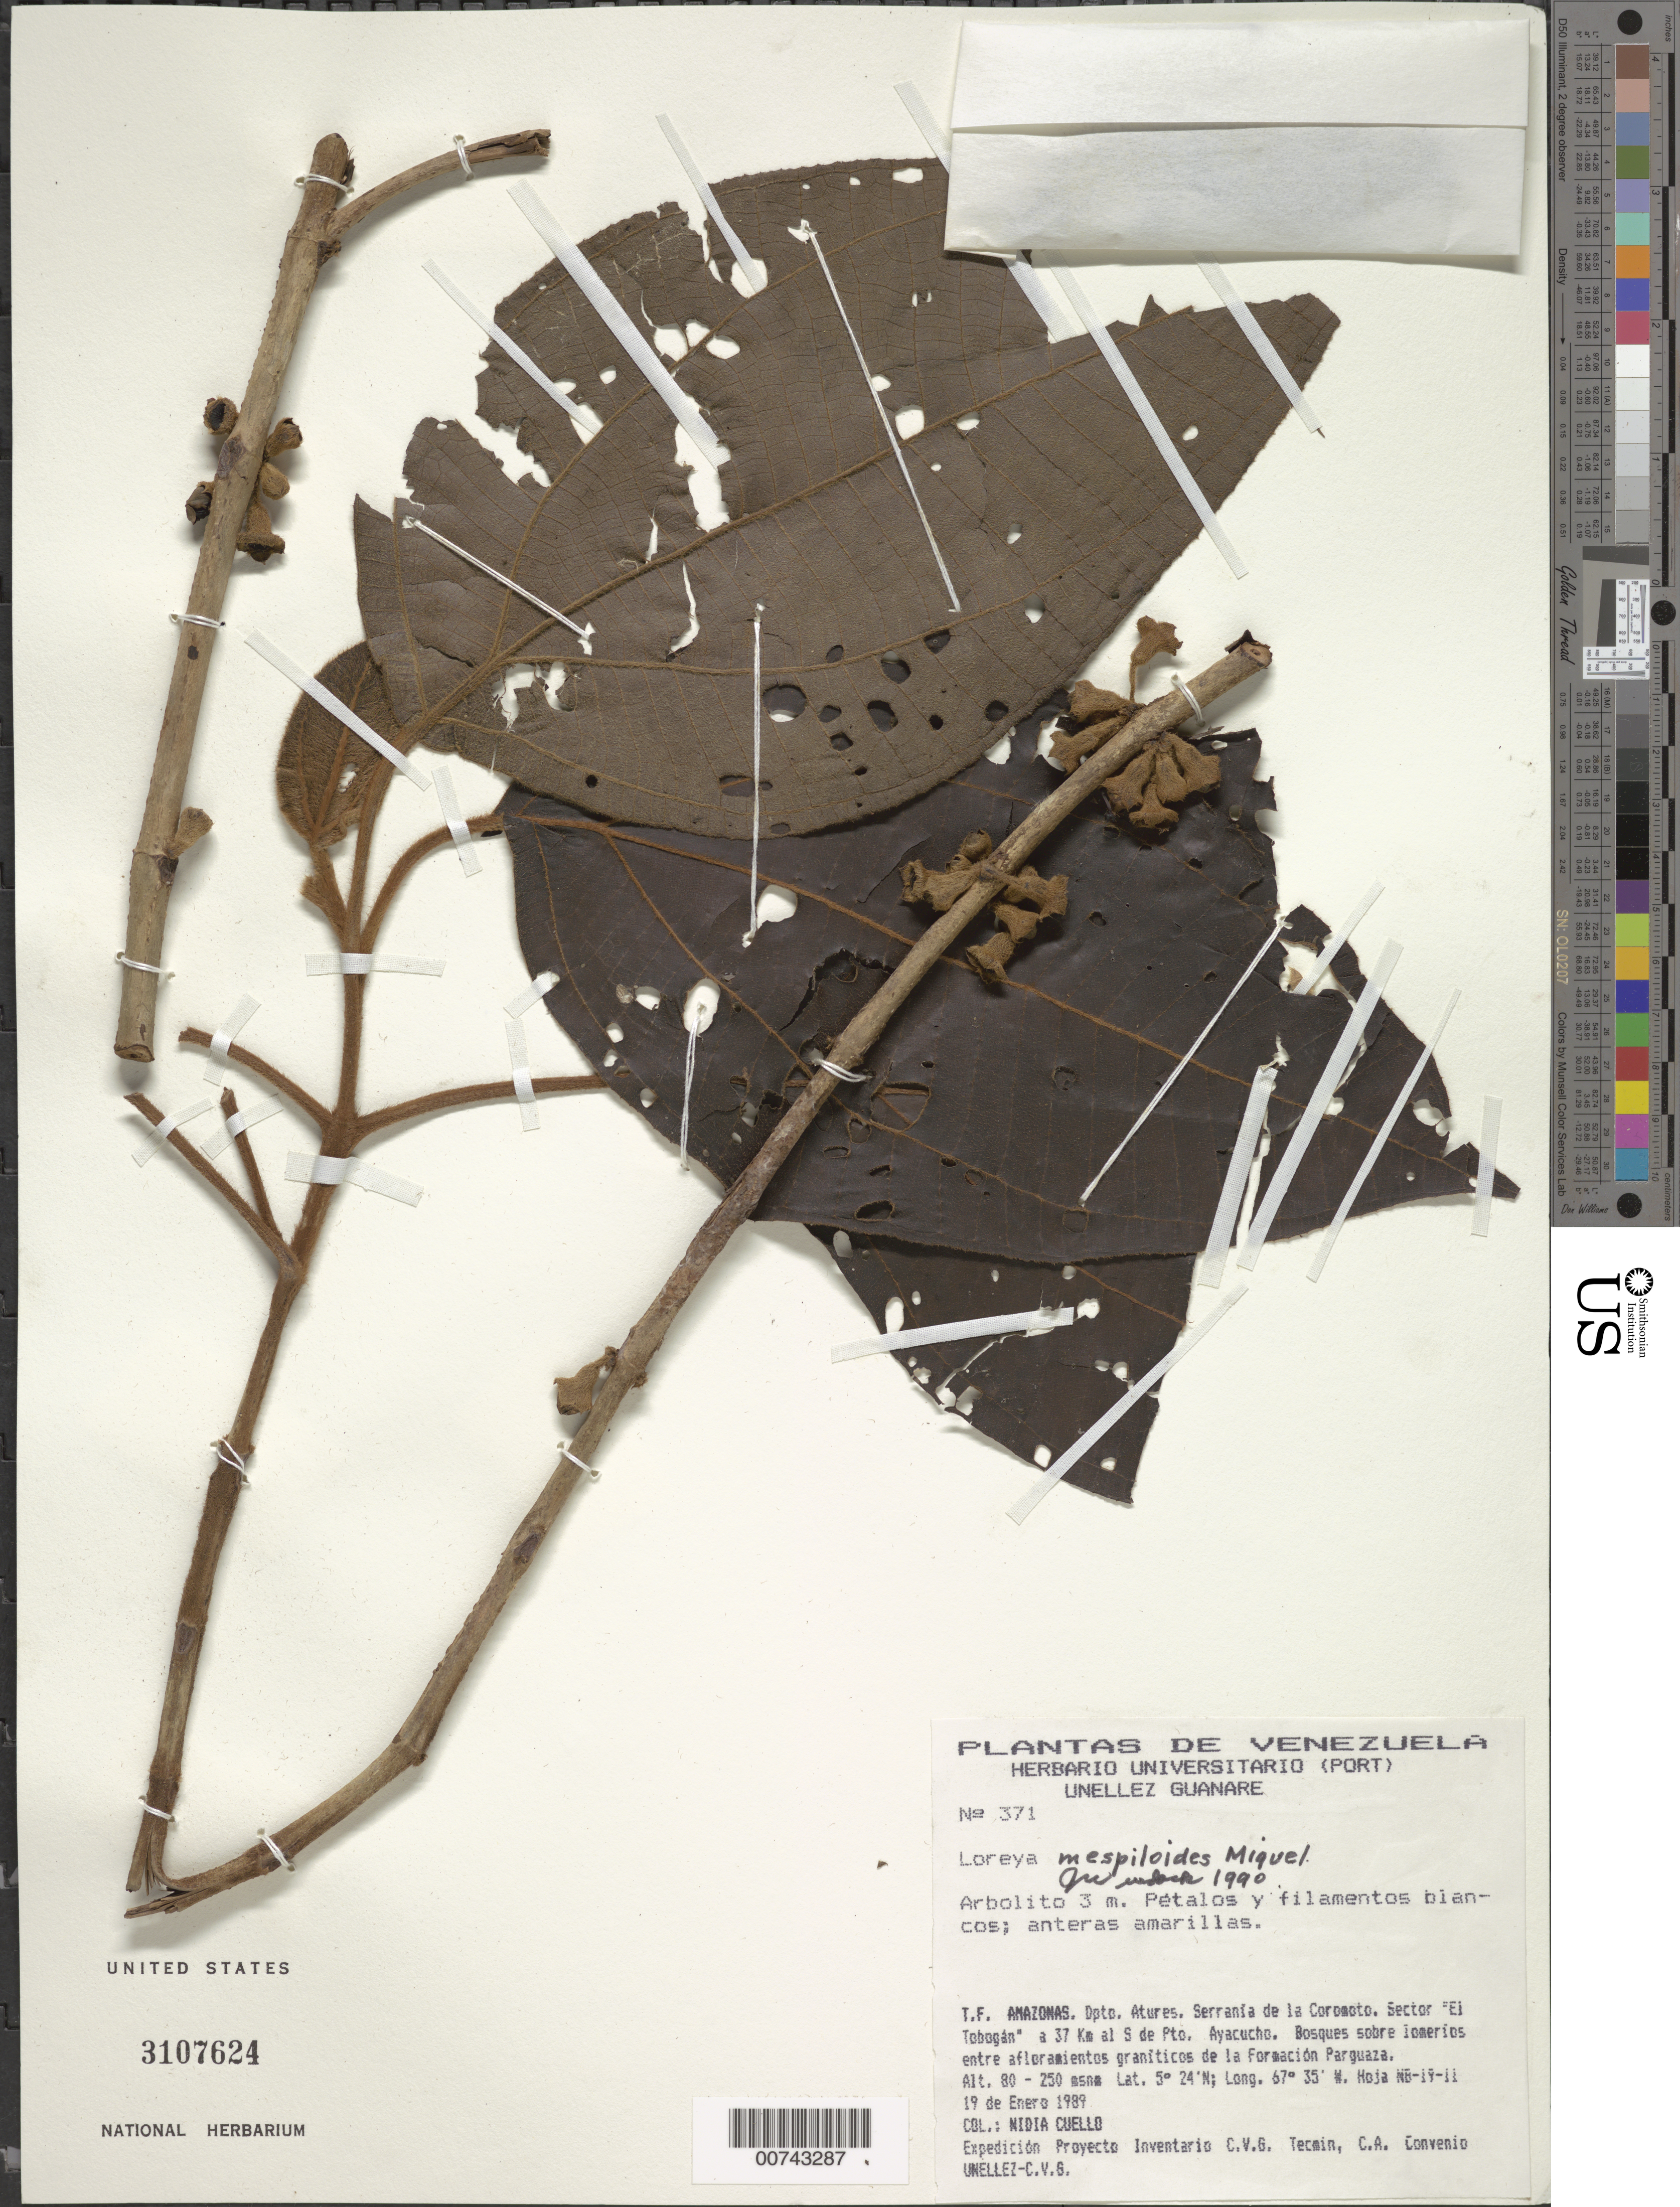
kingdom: Plantae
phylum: Tracheophyta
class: Magnoliopsida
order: Myrtales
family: Melastomataceae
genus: Bellucia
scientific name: Bellucia mespiloides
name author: (Miq.) J.F. Macbr.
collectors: N. L. Cuello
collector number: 371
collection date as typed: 19-Jan-89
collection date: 1989-01-19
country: Venezuela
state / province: Amazonas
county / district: Atures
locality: Serranía Coromoto, sector El Tobogan, 37 km S Pto. Ayacucho; la formacion Parguaza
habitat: Bosques sobre lomerios entre afloraientos graniticos de la Formacion Parguaza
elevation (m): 80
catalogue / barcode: US 3107624